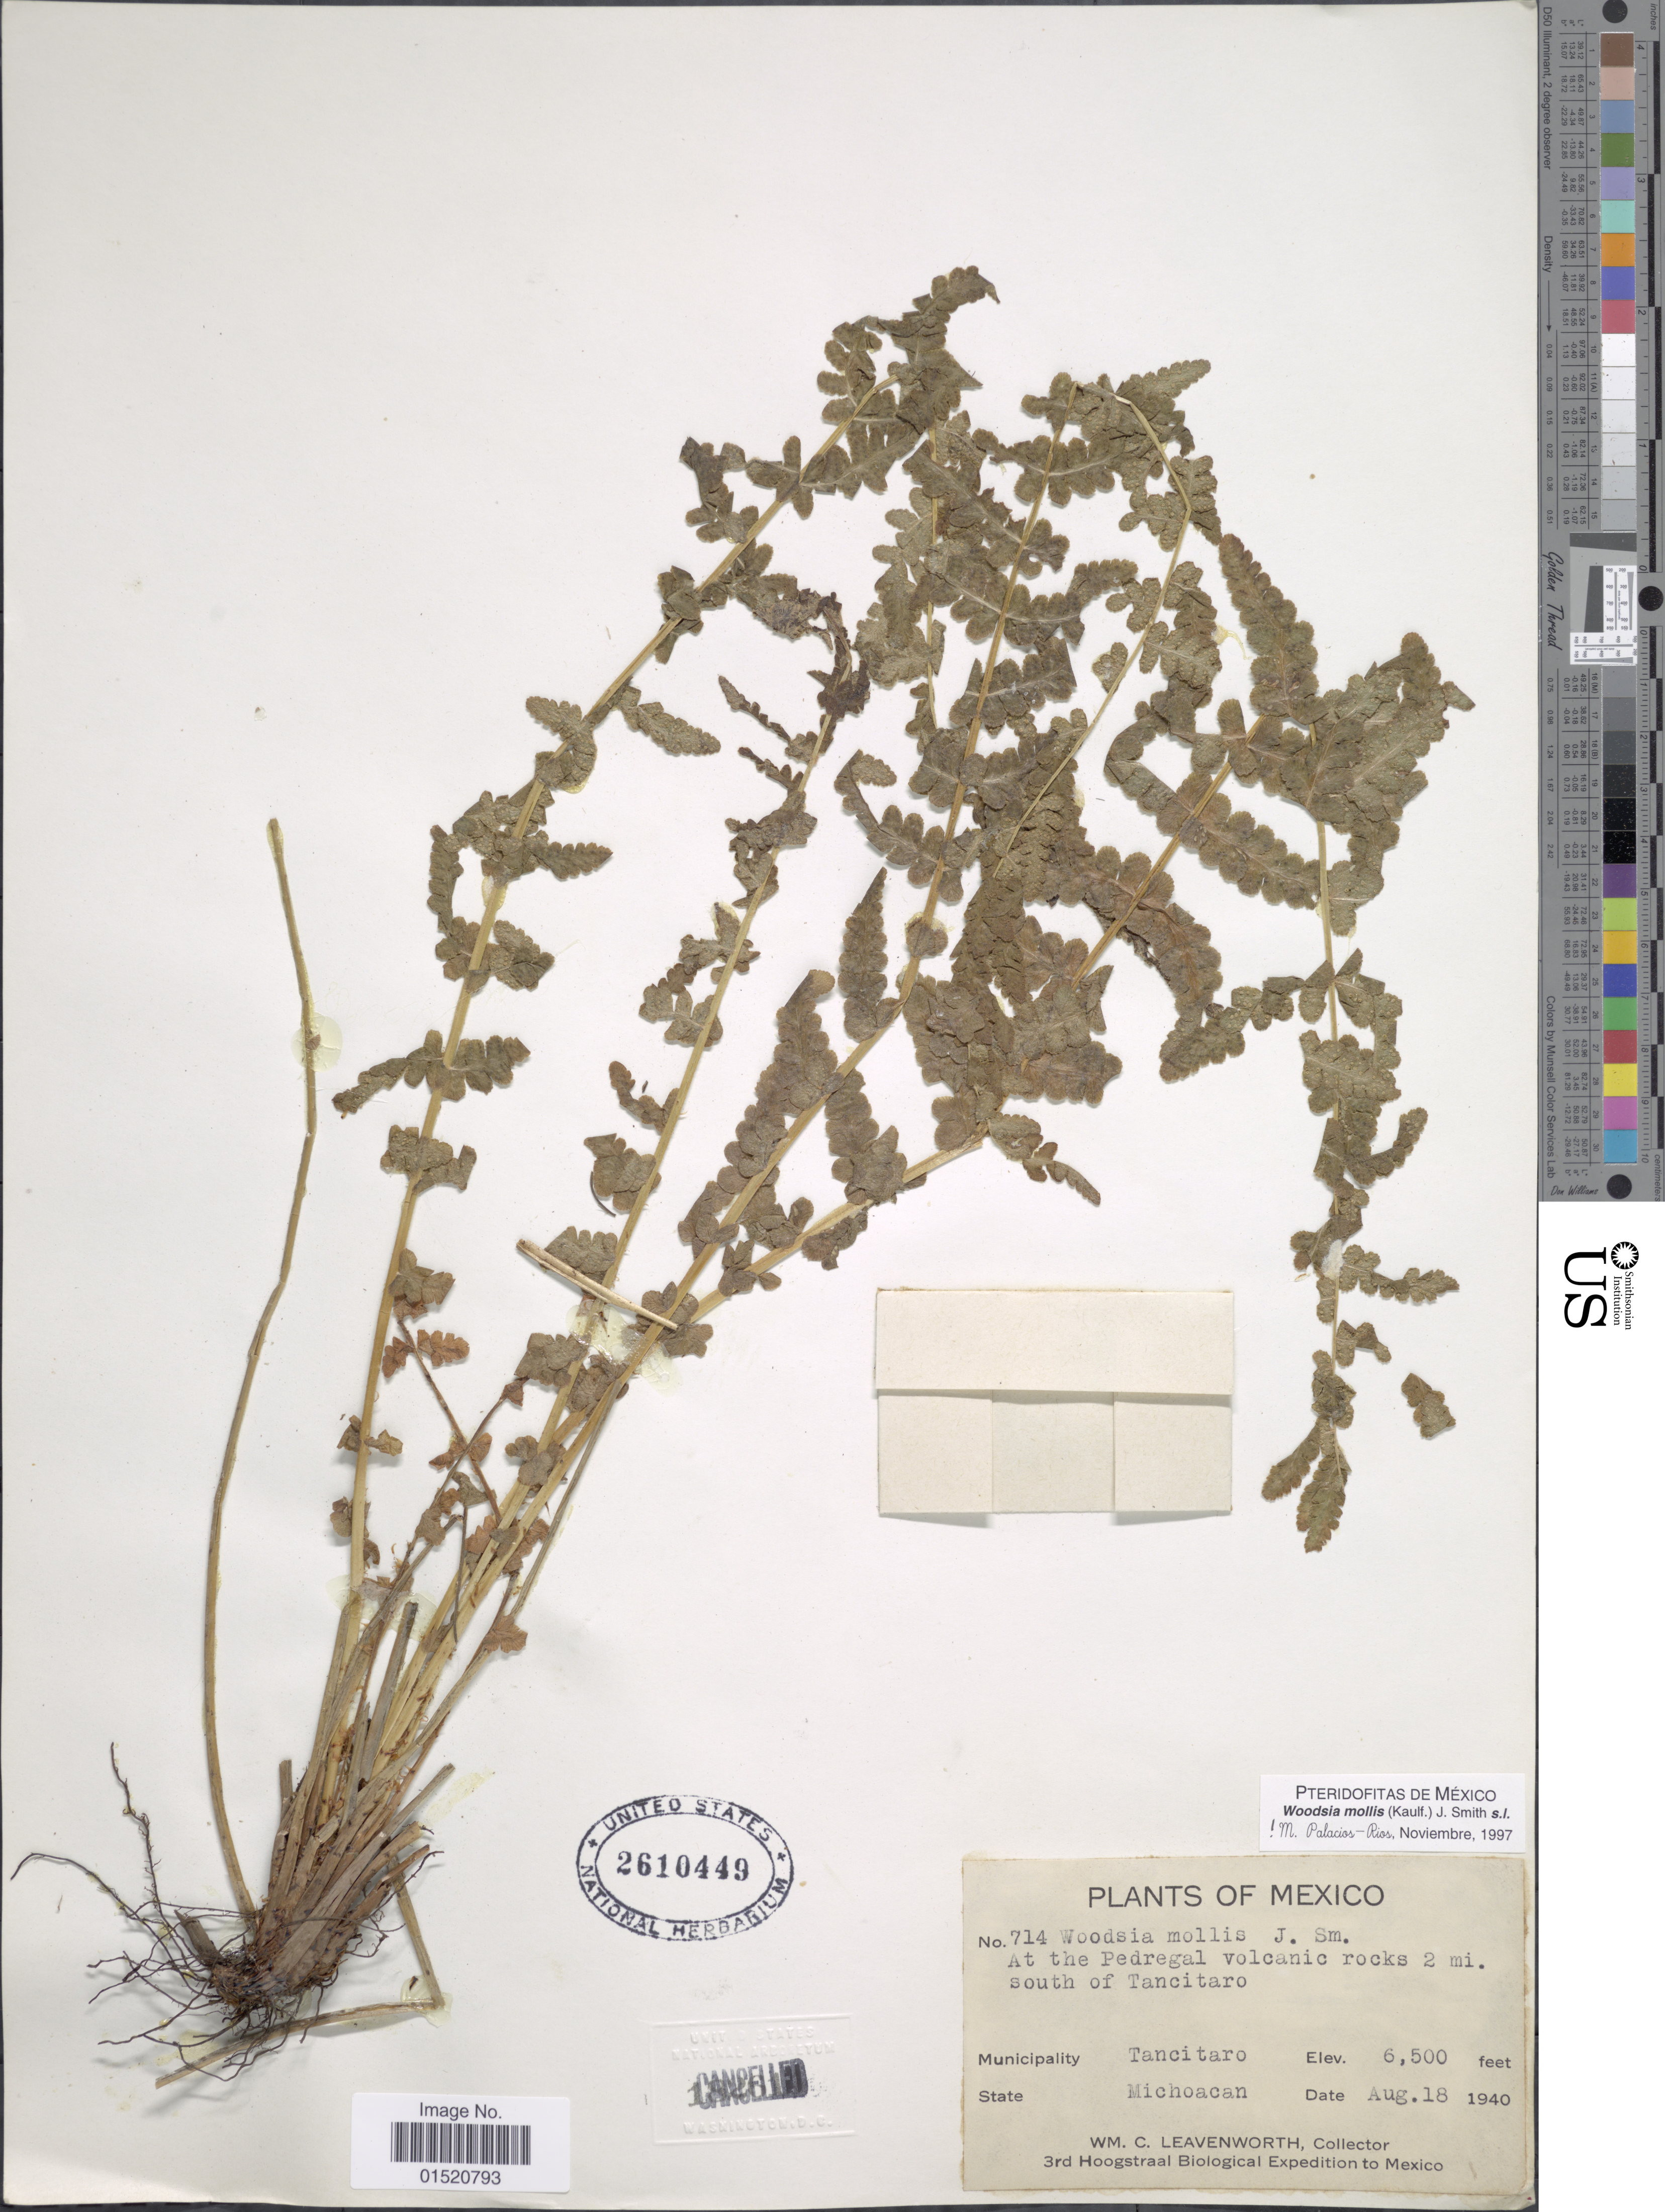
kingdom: Plantae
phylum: Tracheophyta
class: Polypodiopsida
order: Polypodiales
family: Woodsiaceae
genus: Woodsia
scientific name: Woodsia mollis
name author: (Kaulf.) J. Sm.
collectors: W. Leavenworth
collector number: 714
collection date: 1940-08-18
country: Mexico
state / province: Michoacán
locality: At the Pedregal volcanic rocks 2 mi. south of Tancitaro, Municipio Tancitario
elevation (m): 1981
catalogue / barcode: US 2610449